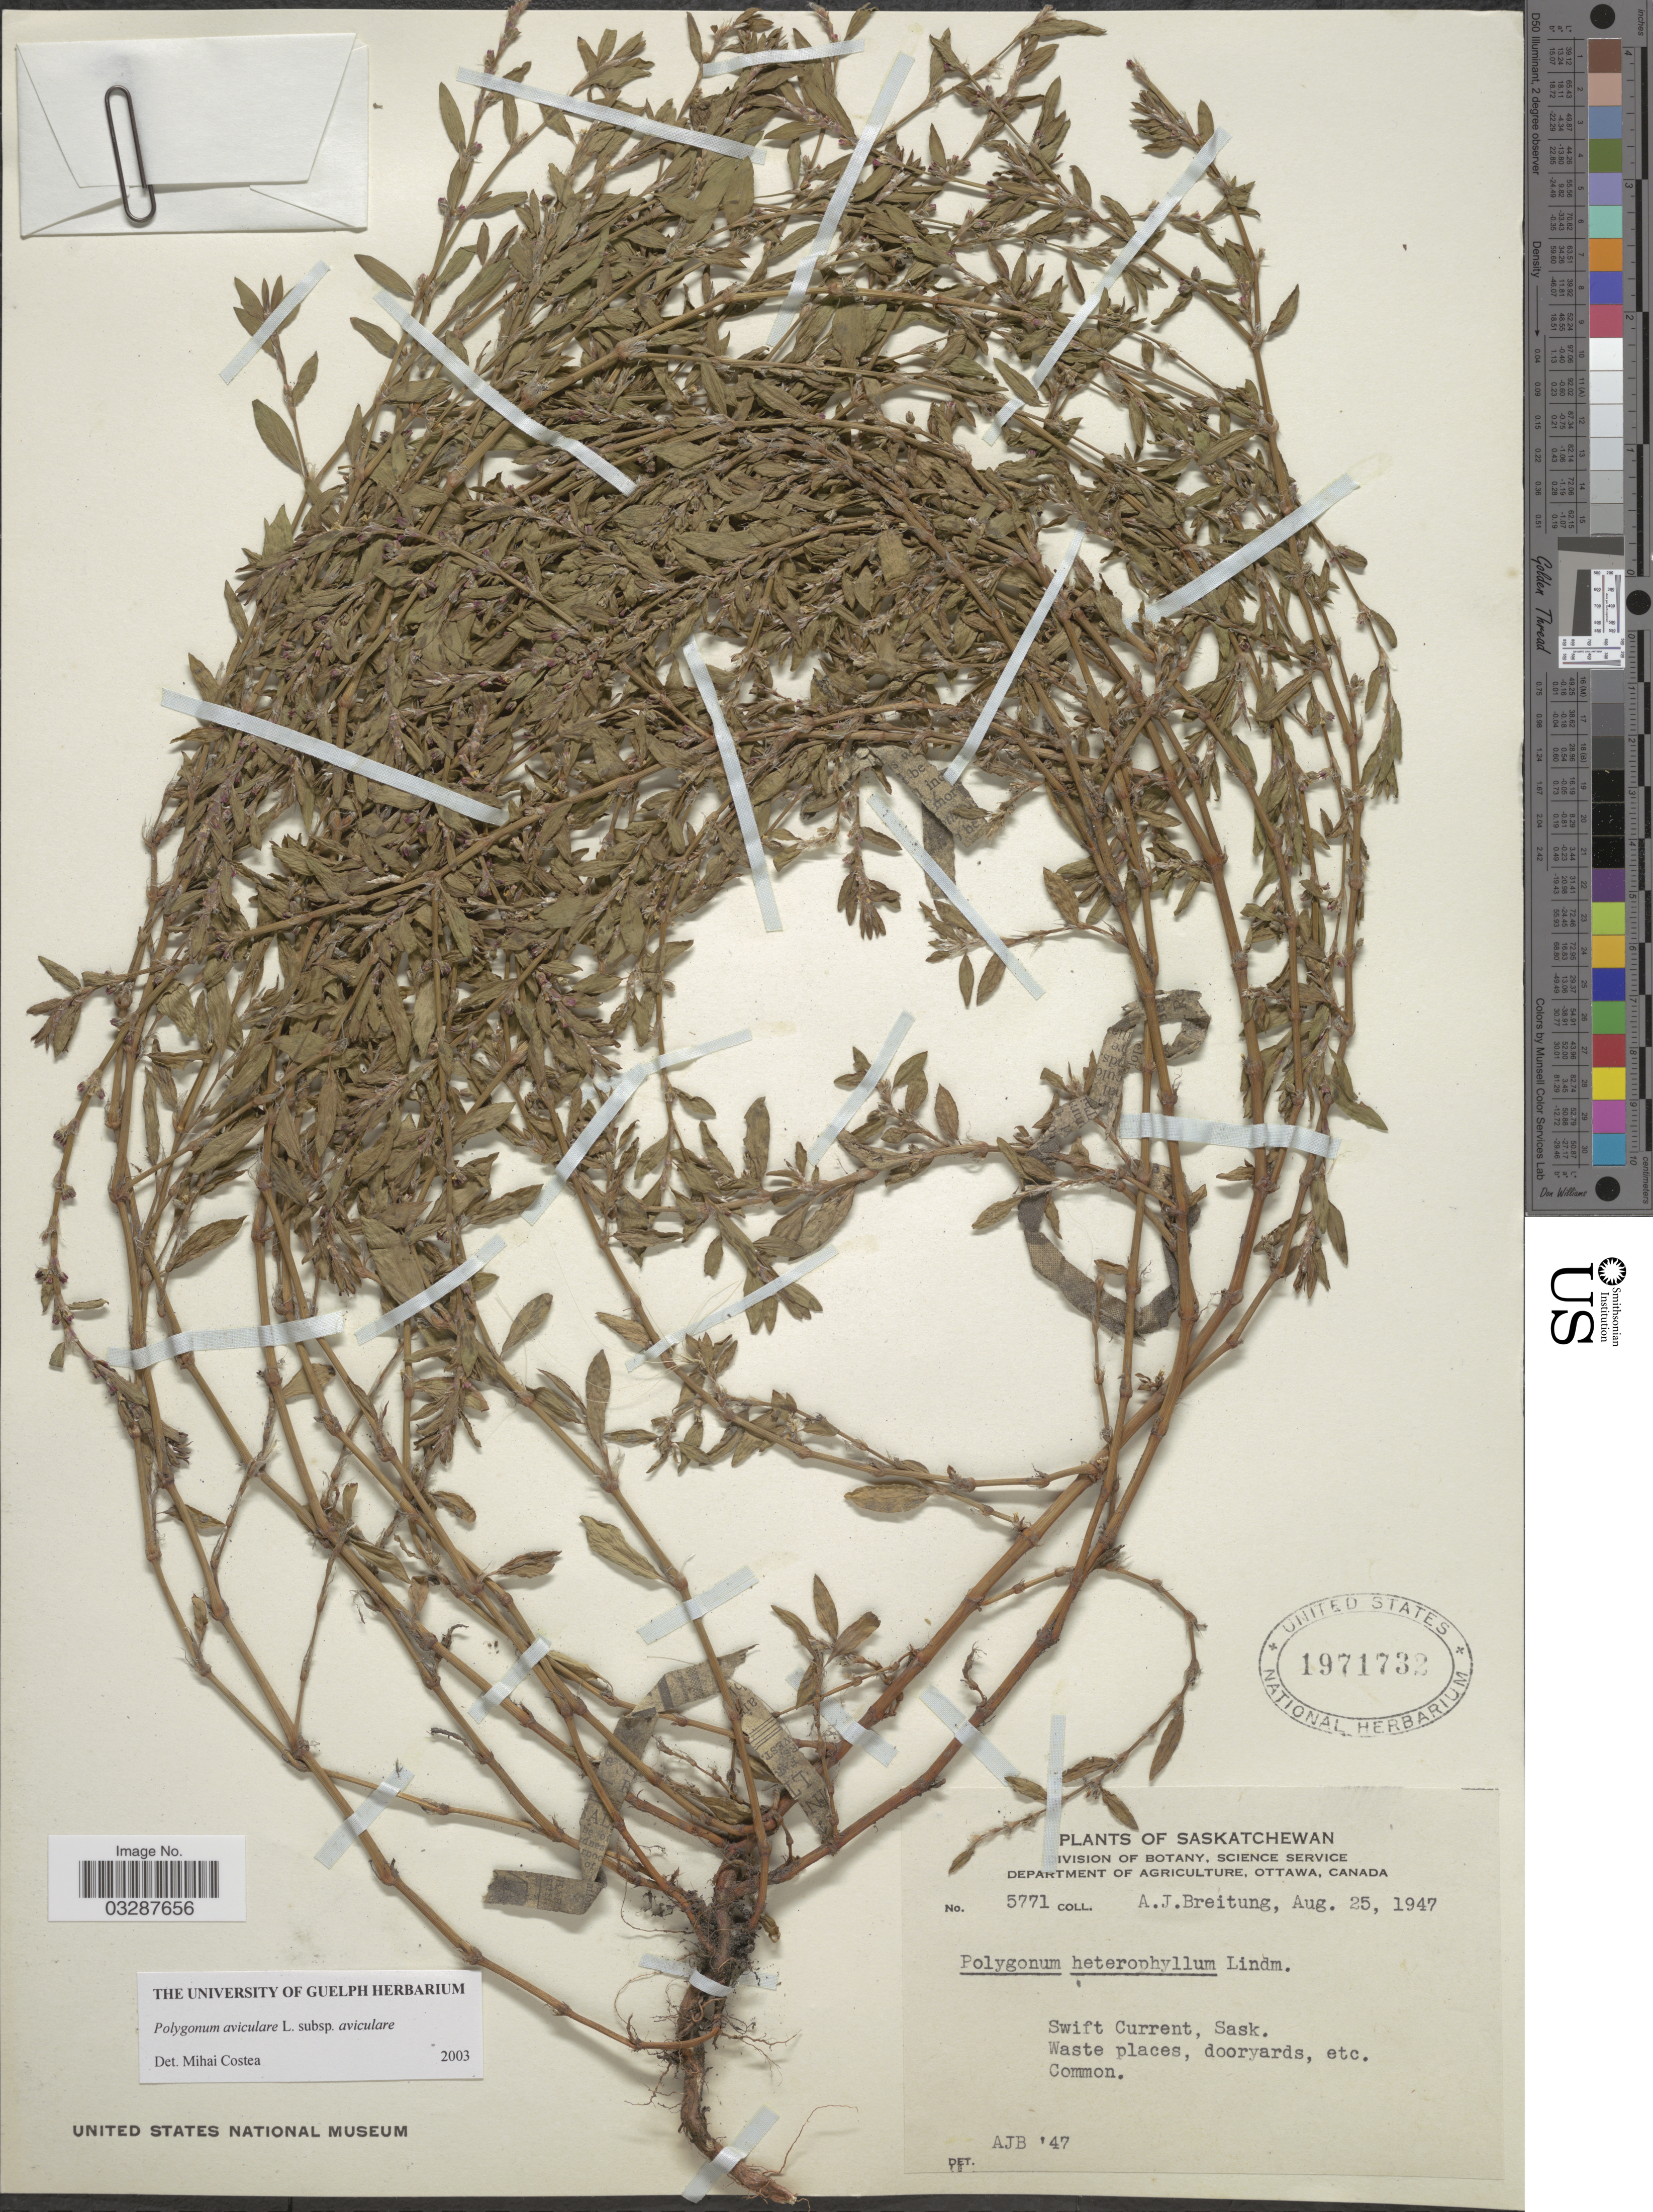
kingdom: Plantae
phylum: Tracheophyta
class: Magnoliopsida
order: Caryophyllales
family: Polygonaceae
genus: Polygonum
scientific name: Polygonum aviculare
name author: L.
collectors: A. Breitung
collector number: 5771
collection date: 1947-08-25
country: Canada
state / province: Saskatchewan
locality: Swift Current.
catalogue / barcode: US 1971732